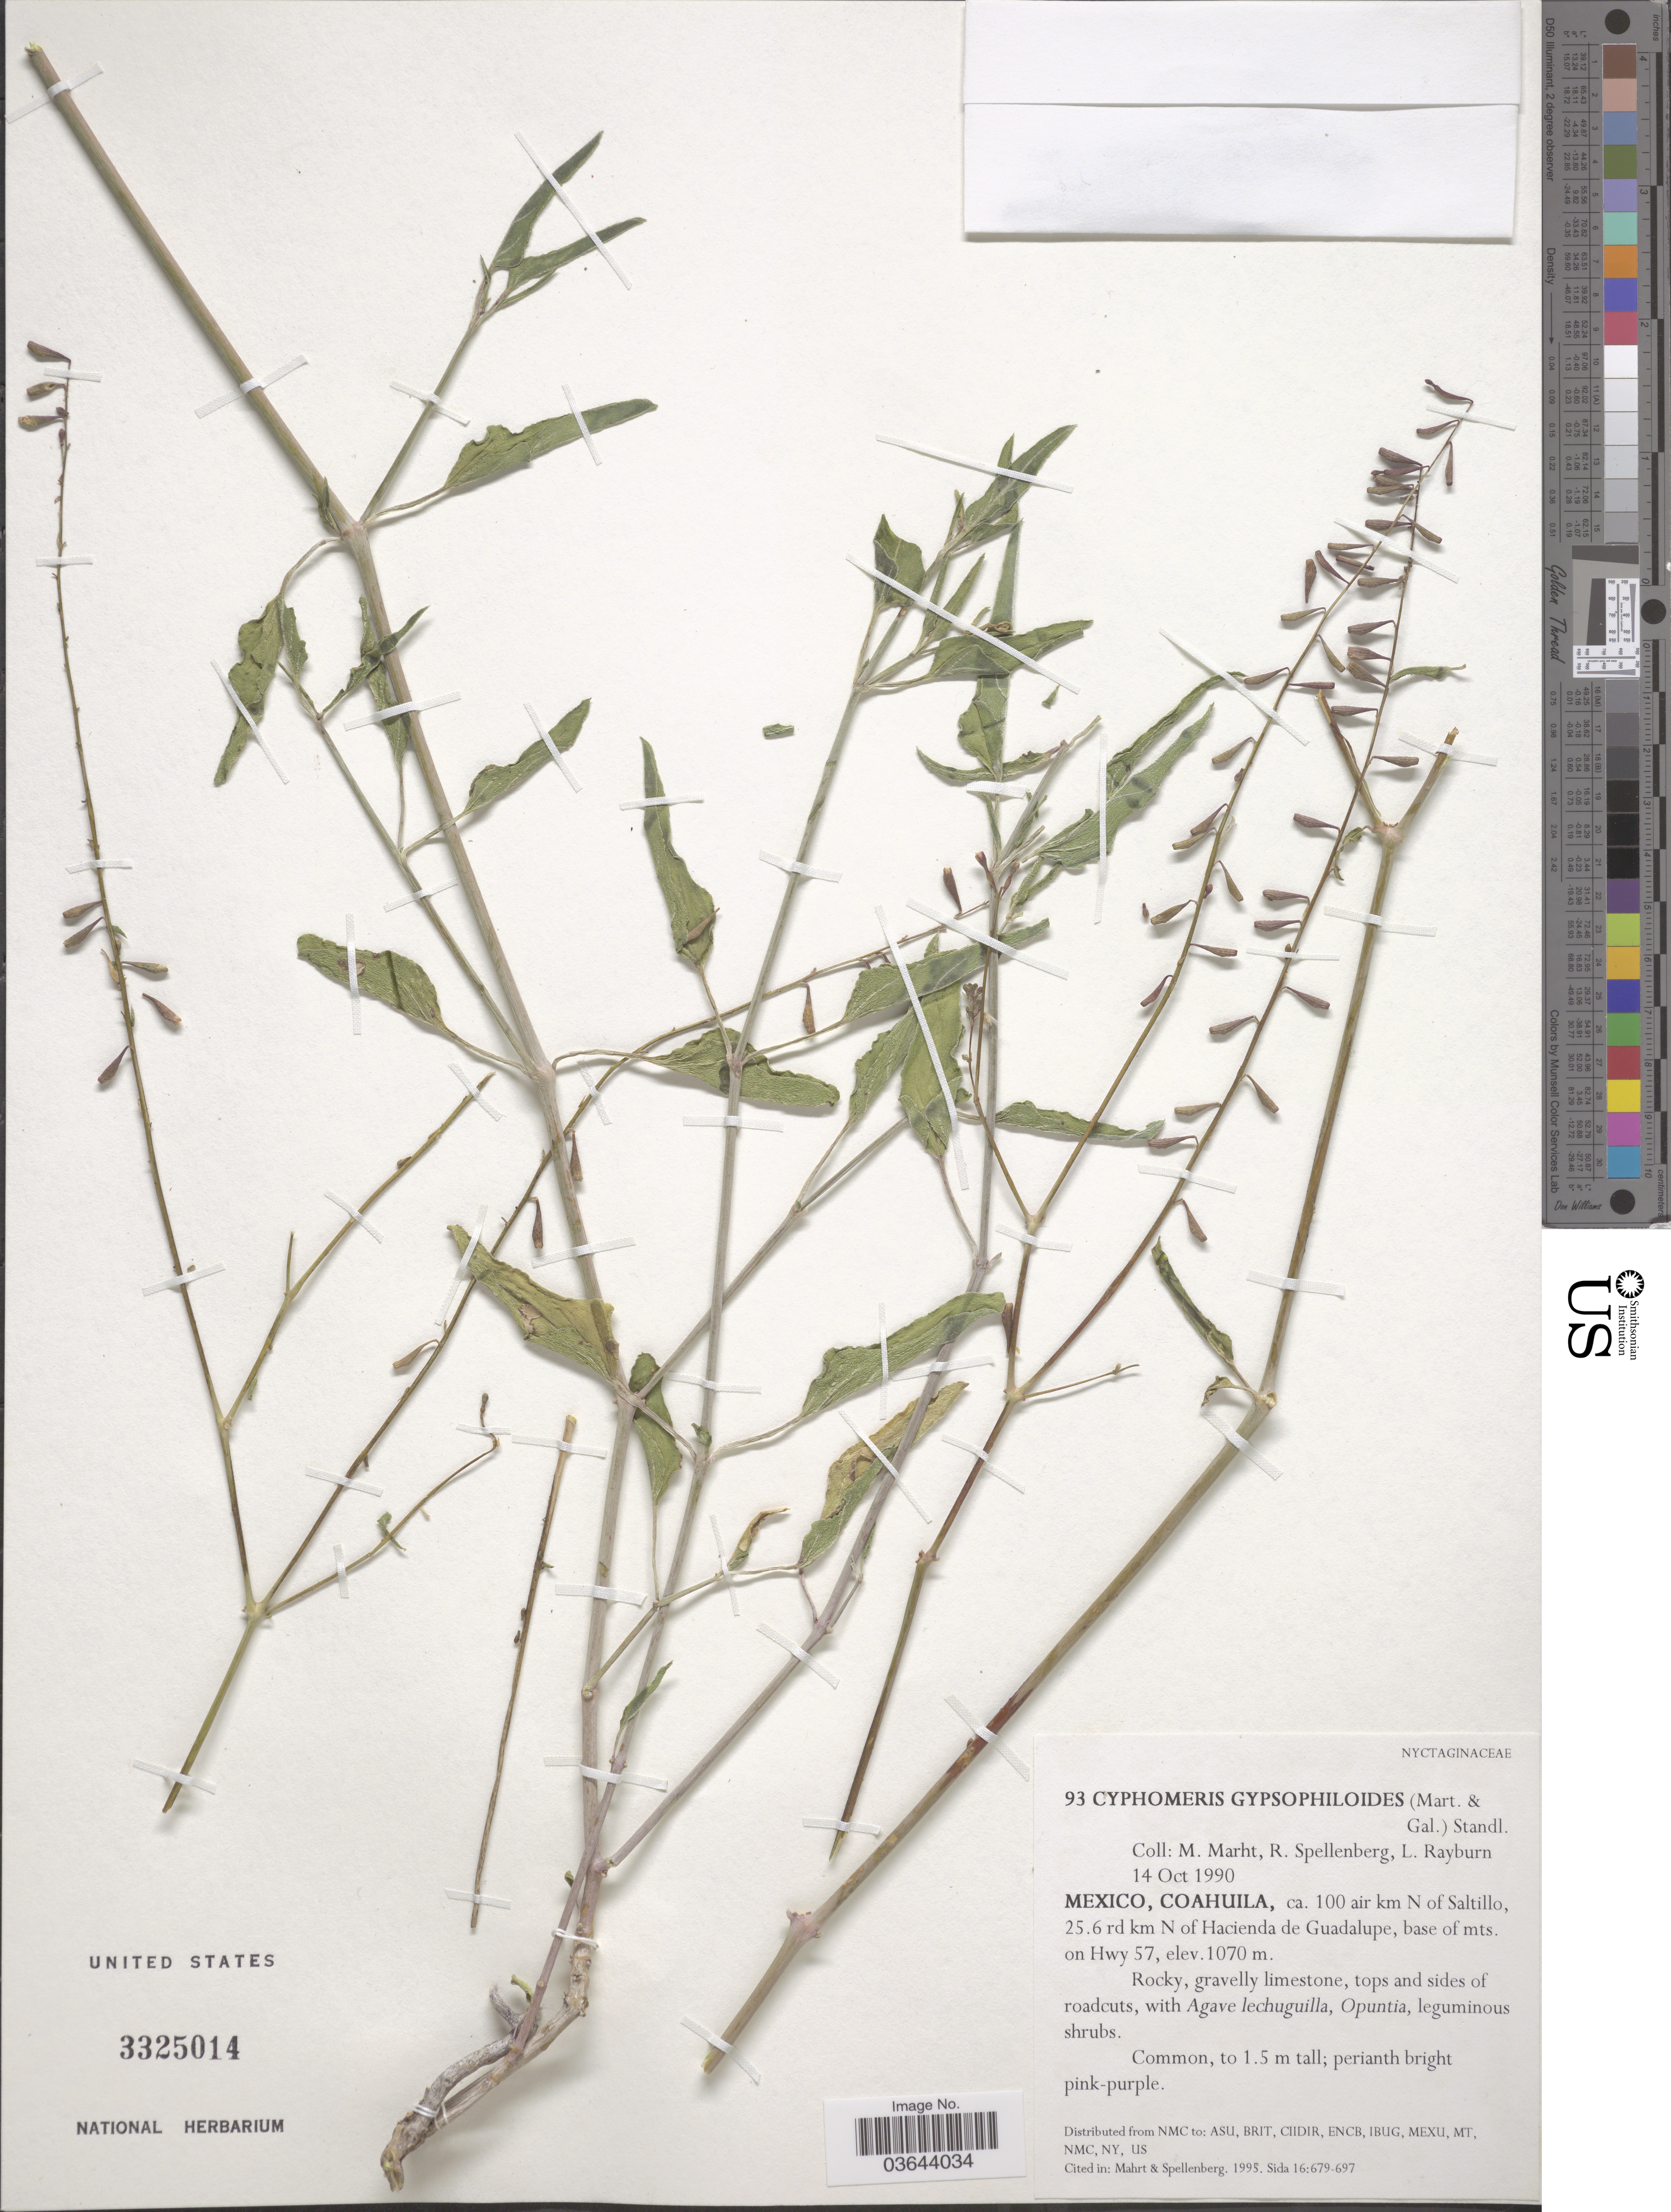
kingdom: Plantae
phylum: Tracheophyta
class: Magnoliopsida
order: Caryophyllales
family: Nyctaginaceae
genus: Cyphomeris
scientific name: Cyphomeris gypsophiloides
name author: (M. Martens & Galeotti) Standl.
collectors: M. Marht, R. Spellenberg & L. Rayburn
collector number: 93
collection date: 1990-10-14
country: Mexico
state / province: Coahuila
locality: Ca. 100 air km N of Saltillo, 25.6 rd km N of Hacienda de Guadalupe, base of mts. on Hwy 57.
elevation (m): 1070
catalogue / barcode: US 3325014